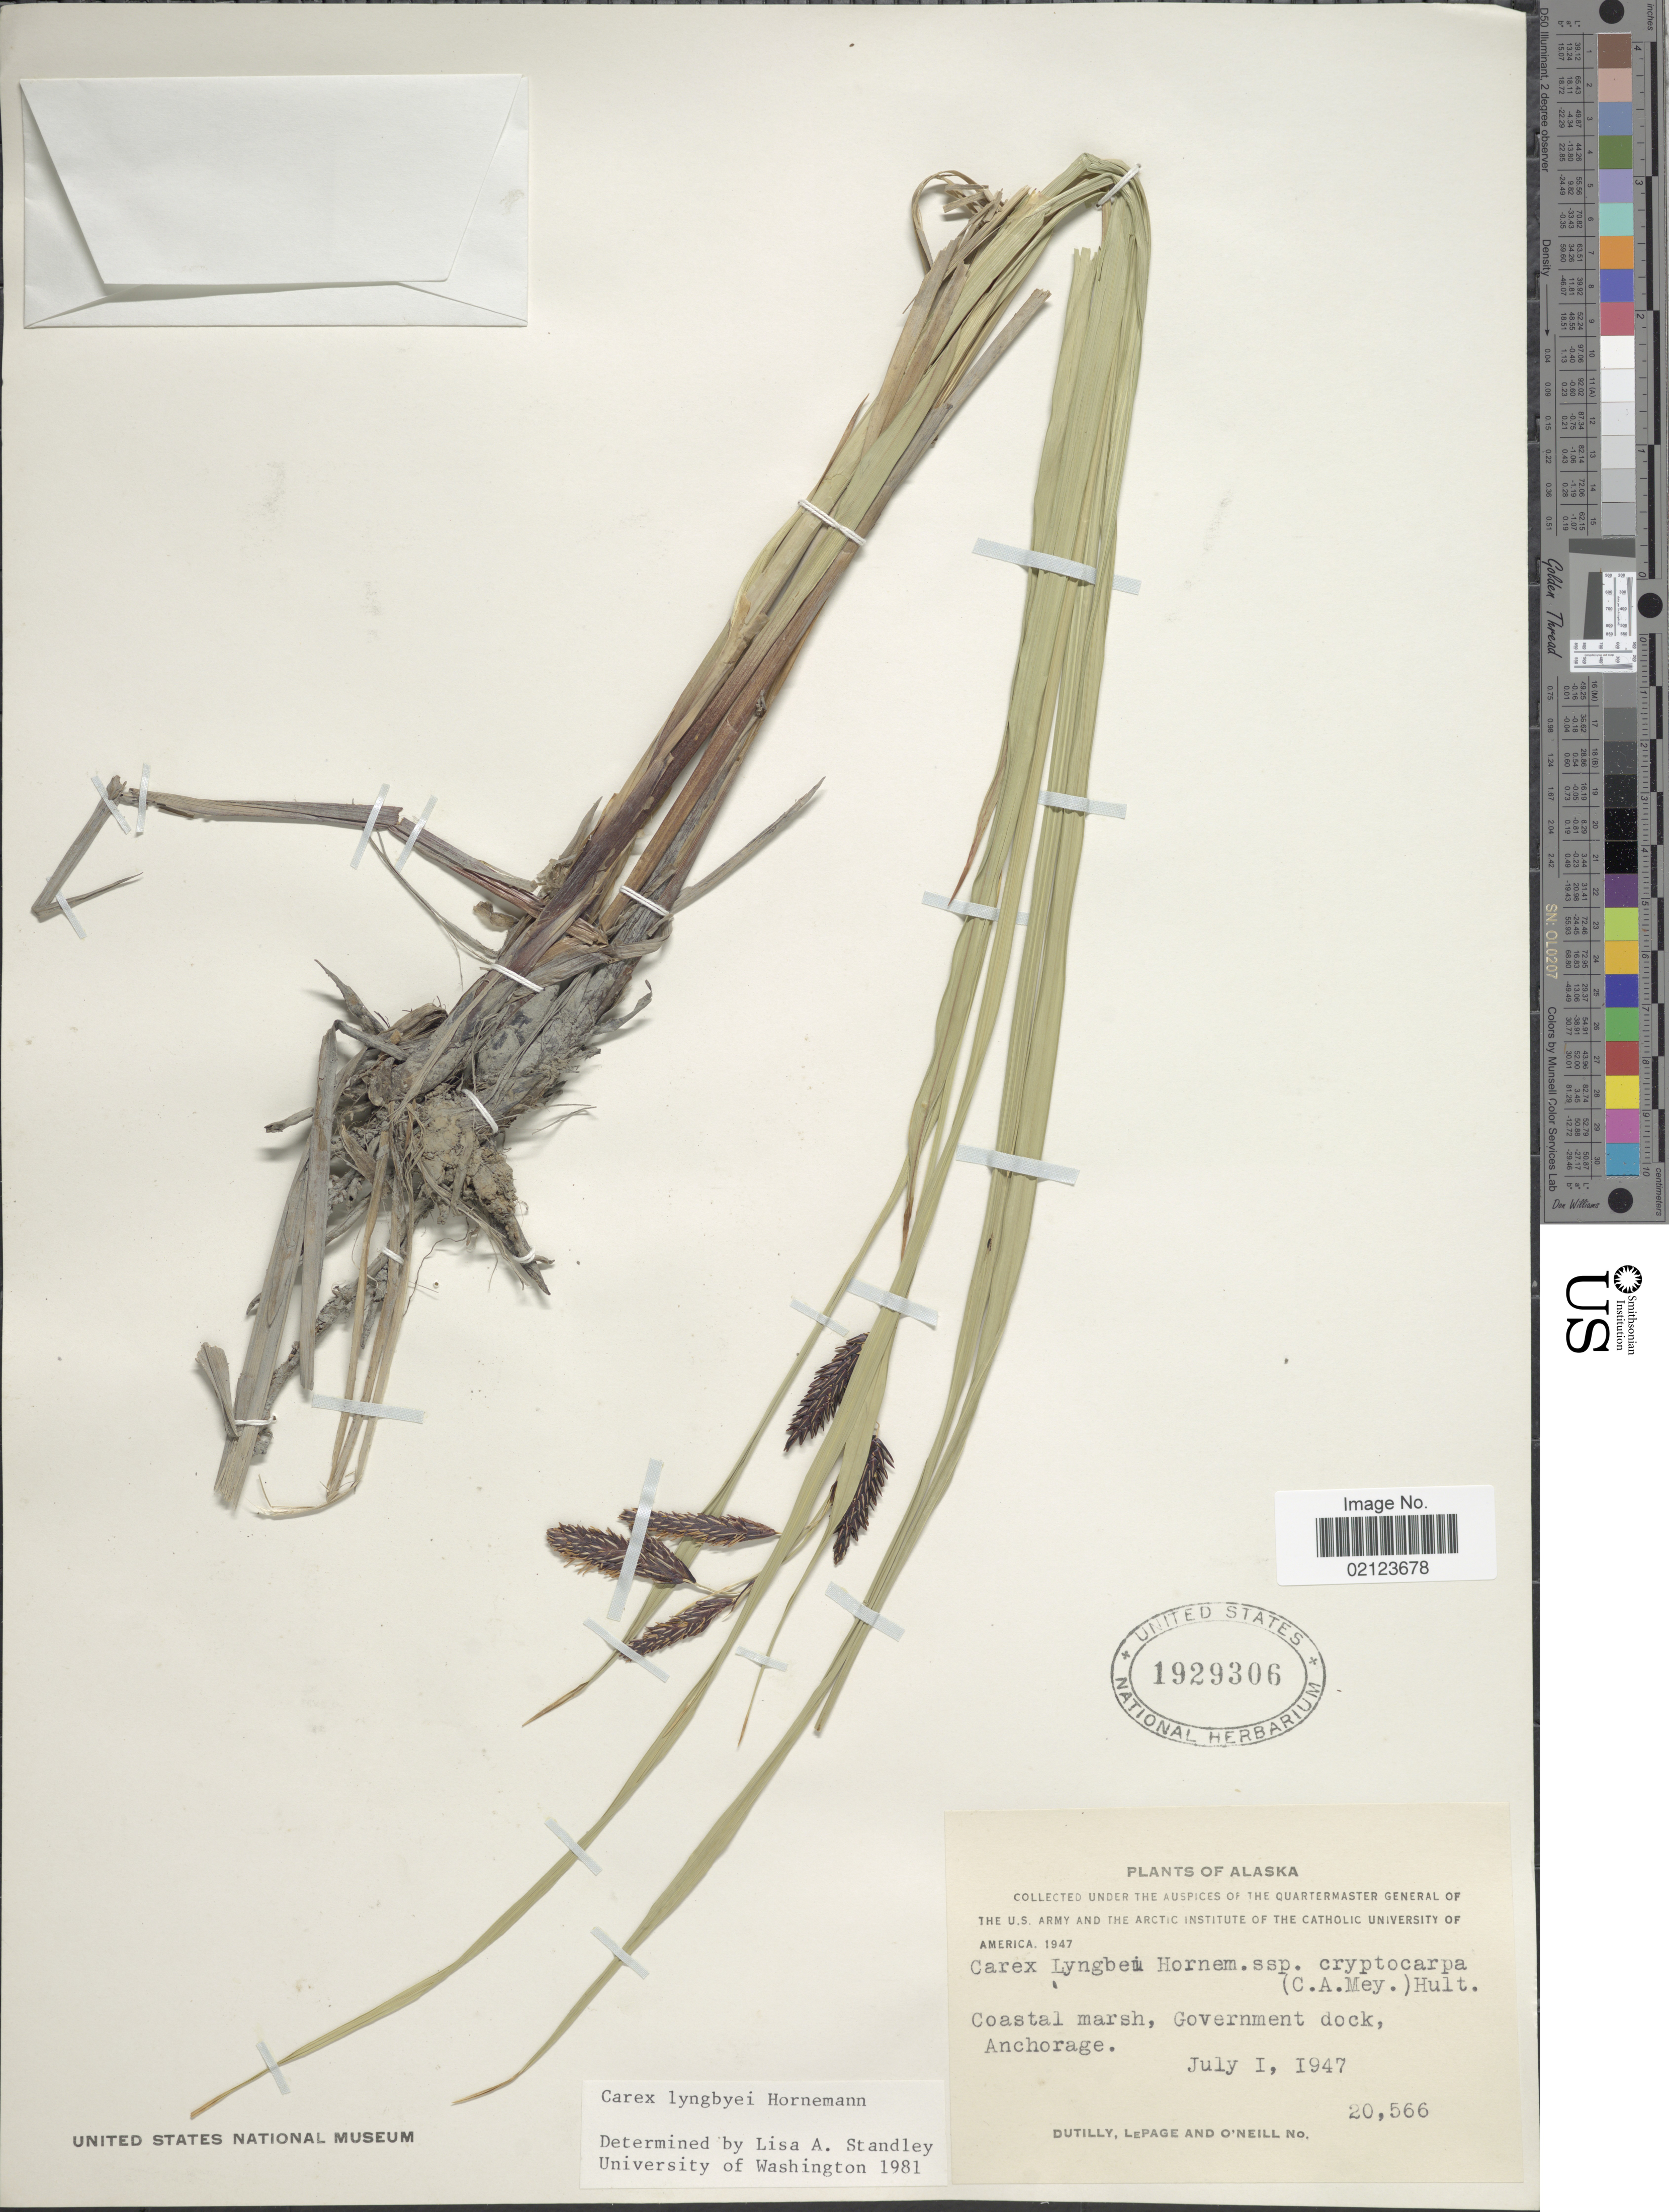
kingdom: Plantae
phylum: Tracheophyta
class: Liliopsida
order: Poales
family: Cyperaceae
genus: Carex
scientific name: Carex lyngbyei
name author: Hornem.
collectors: -. Dutilly, -. LePage & -. O'Neill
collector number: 20566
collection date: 1947-07-01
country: United States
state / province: Alaska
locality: Coastal marsh, Government dock, Anchorage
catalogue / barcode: US 1929306